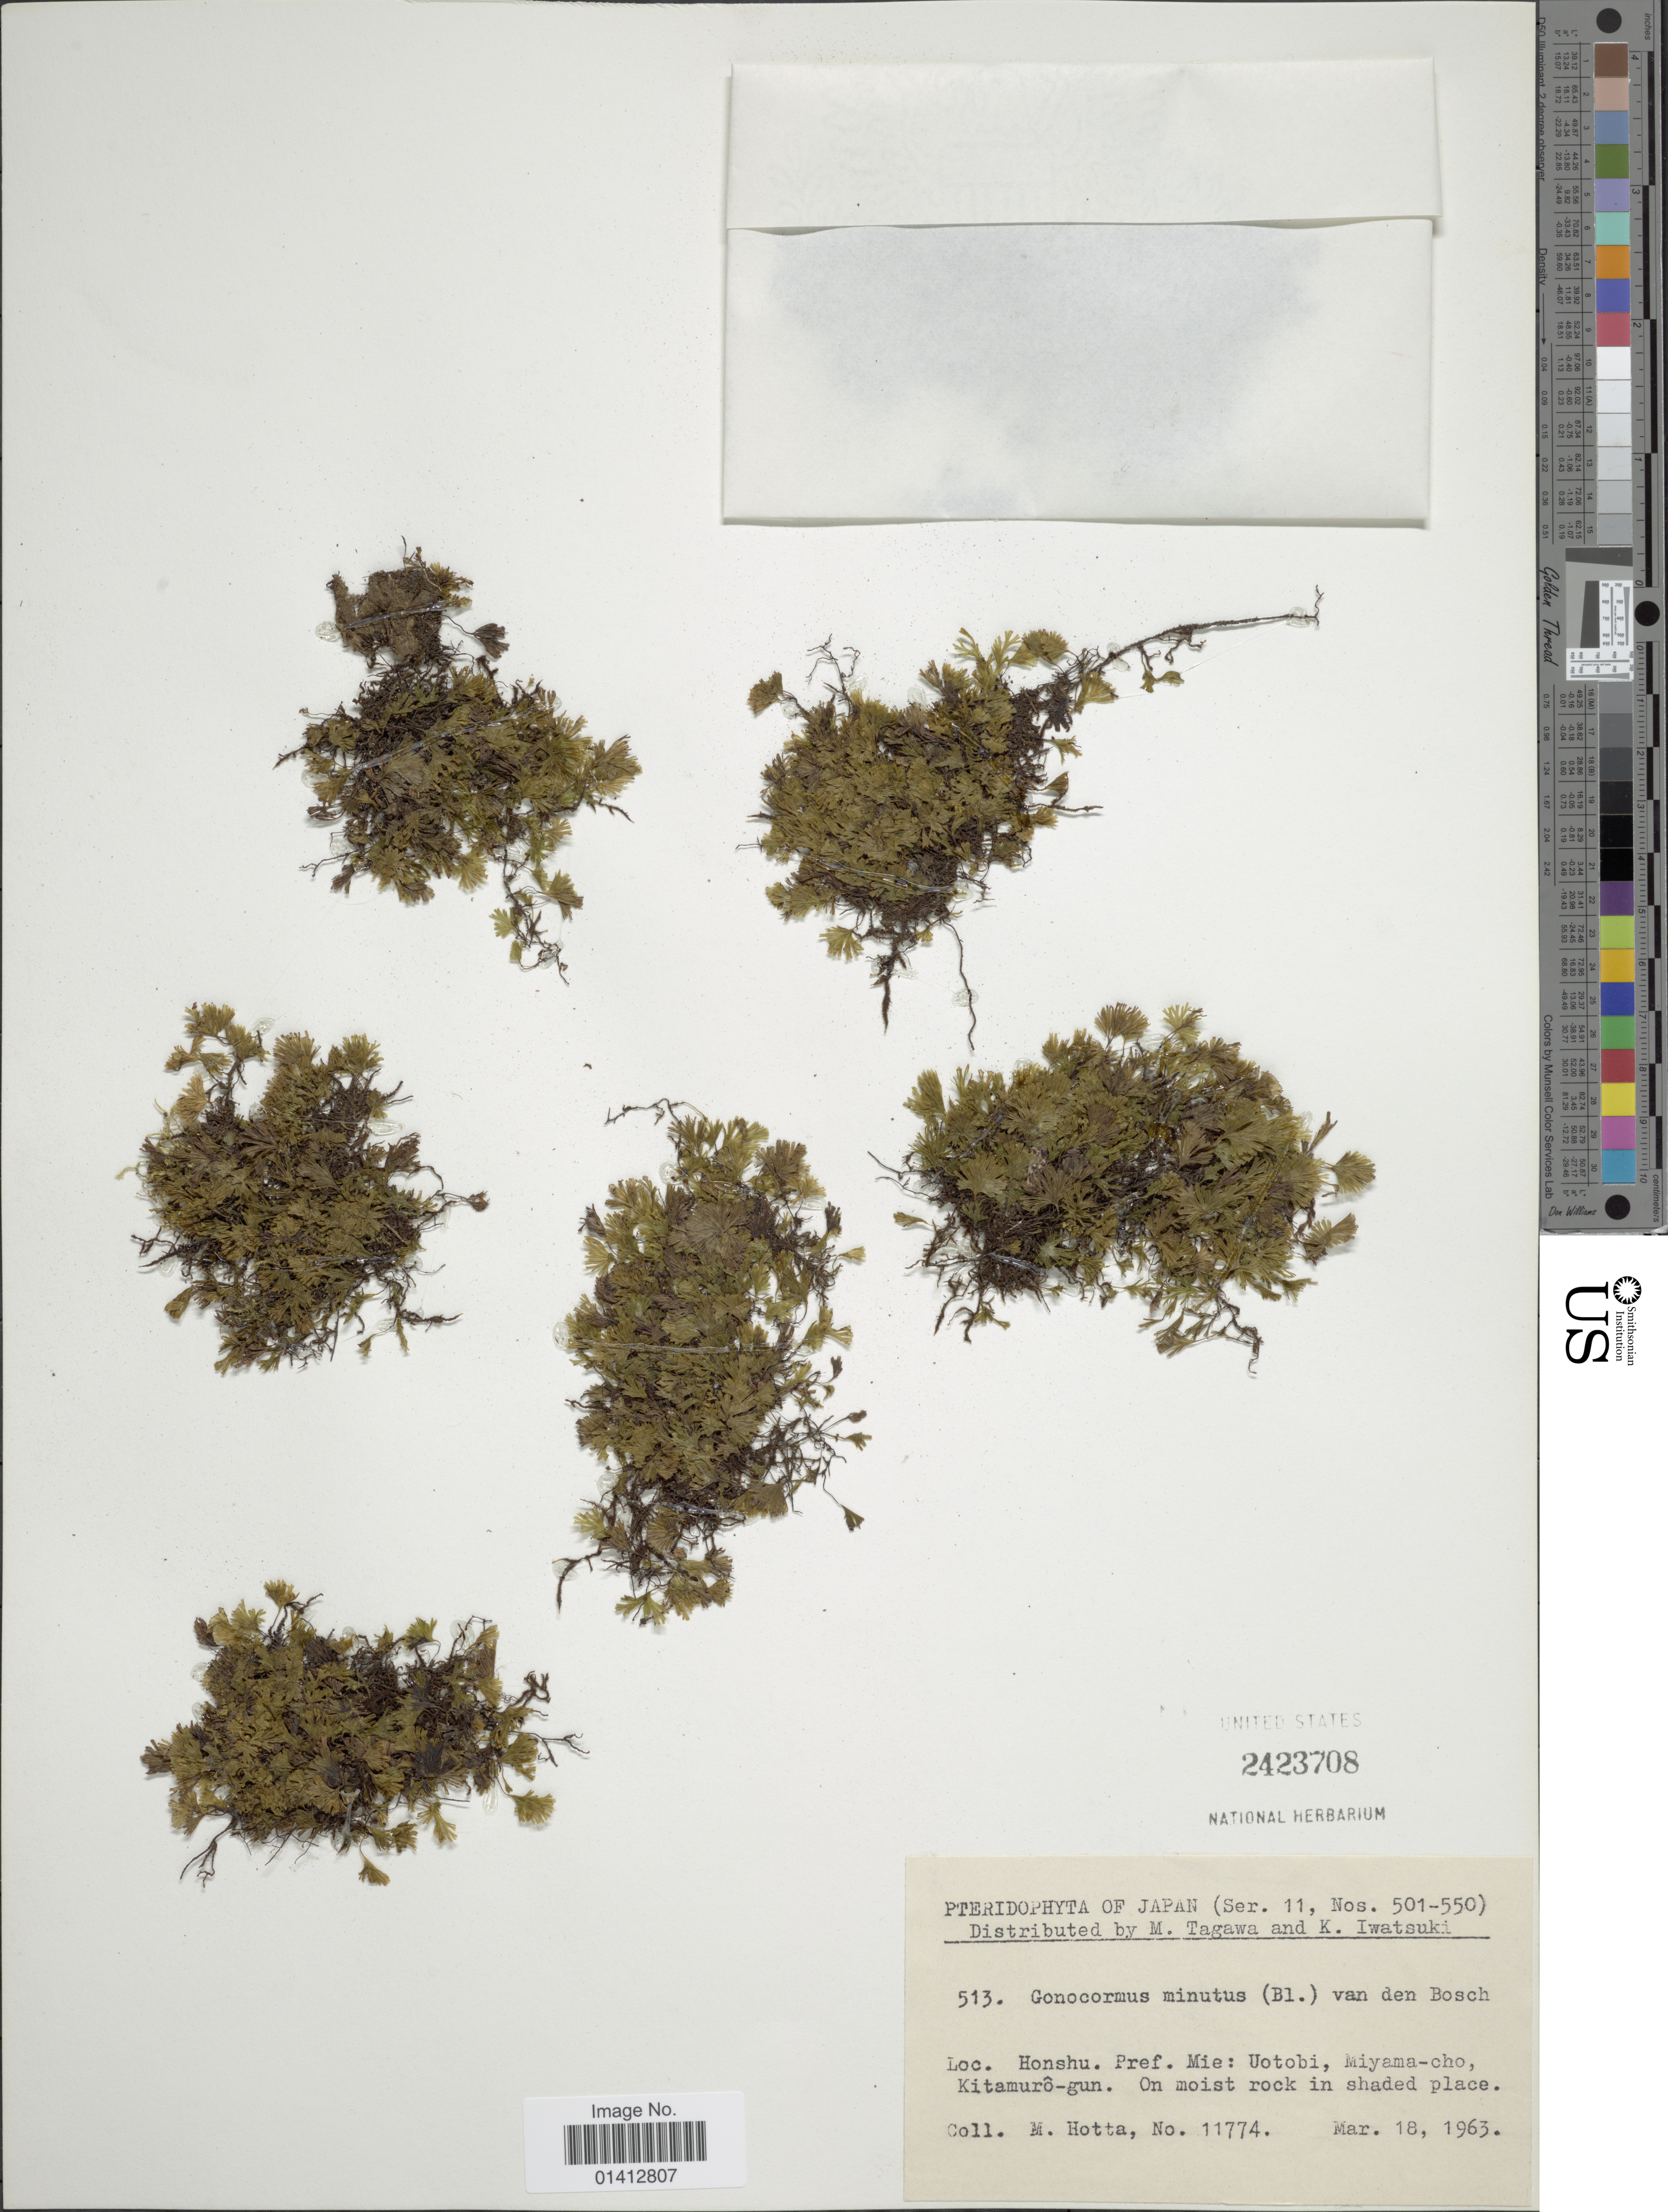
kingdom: Plantae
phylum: Tracheophyta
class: Polypodiopsida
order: Hymenophyllales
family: Hymenophyllaceae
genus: Crepidomanes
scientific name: Crepidomanes minutum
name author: (Blume) K. Iwats.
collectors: M. Hotta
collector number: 11774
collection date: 1963-03-18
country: Japan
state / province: Mie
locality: Honshu, Pref Mie Uotobi, Miyama-cho, Kitamurô-gun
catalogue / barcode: US 2423708